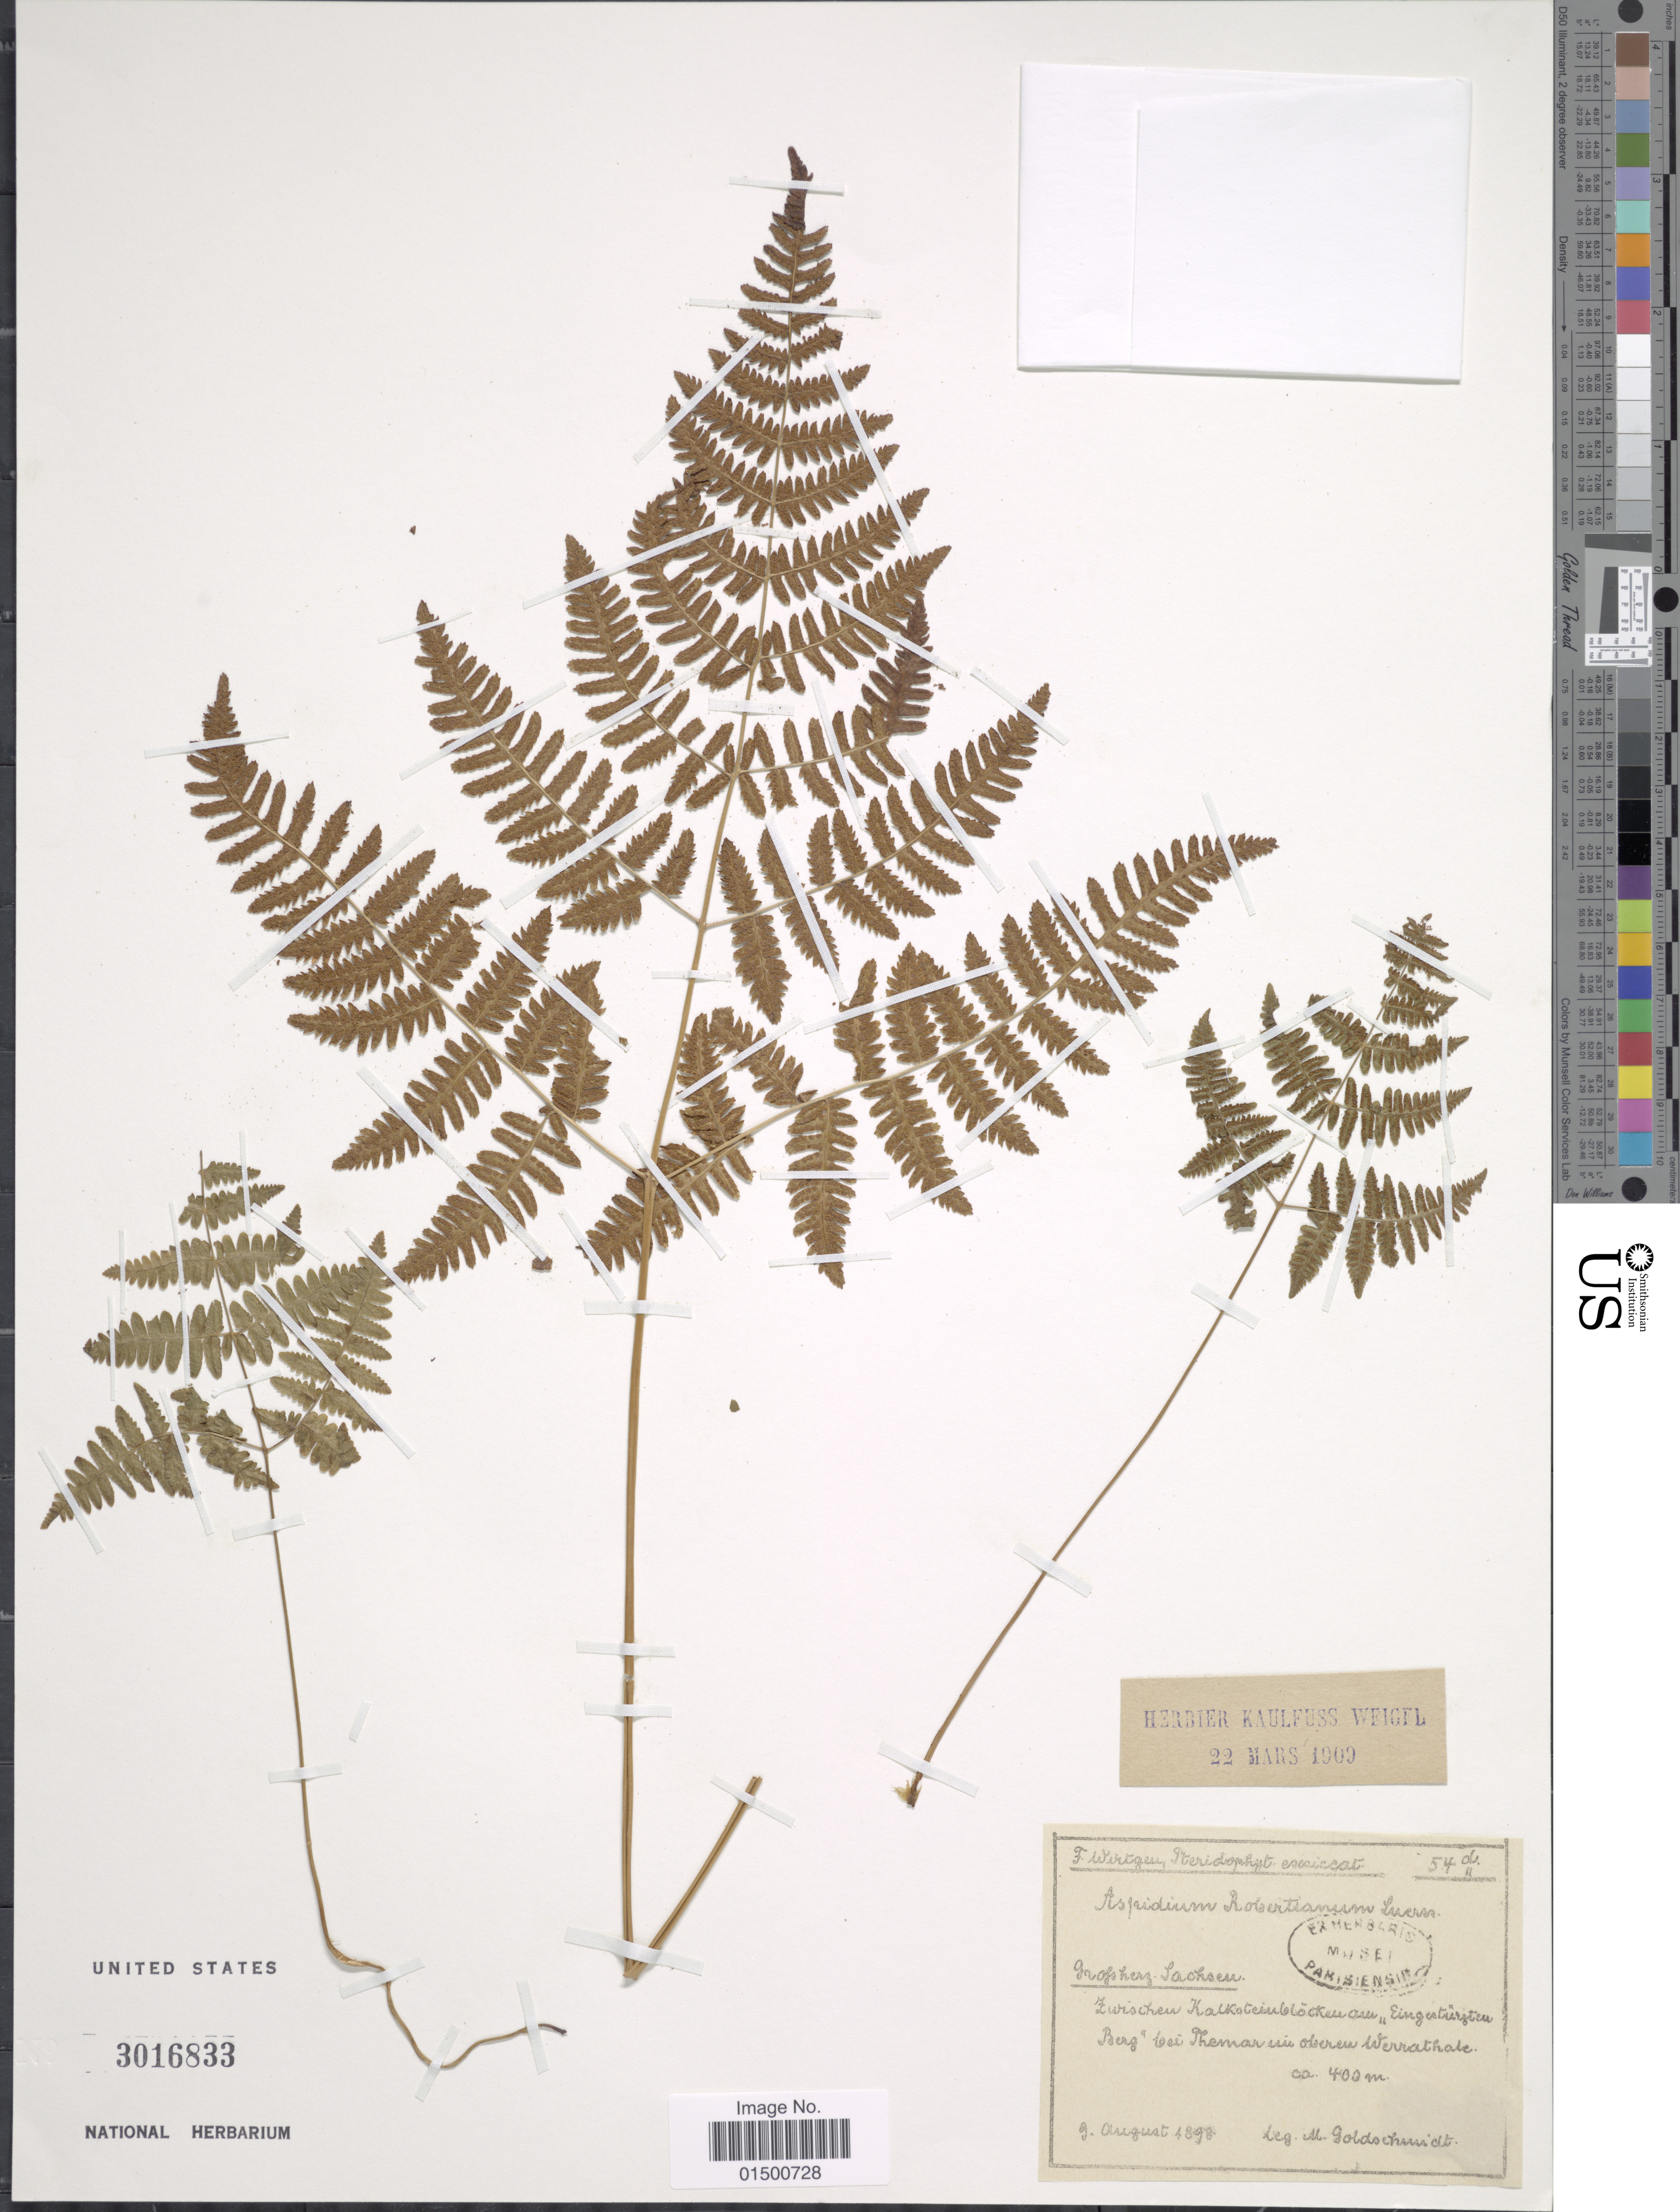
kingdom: Plantae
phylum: Tracheophyta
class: Polypodiopsida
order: Polypodiales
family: Cystopteridaceae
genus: Gymnocarpium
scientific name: Gymnocarpium robertianum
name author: (Hoffm.) Newman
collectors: M. Goldschmidt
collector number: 54*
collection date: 1898-08-09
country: Germany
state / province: Sachsen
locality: Grofsberg, Sachsen, zwischen Kalksteoinblocken au Eingestingten Berg bei Thenar in oberen Werrathale [interpreted]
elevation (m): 400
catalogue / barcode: US 3016833